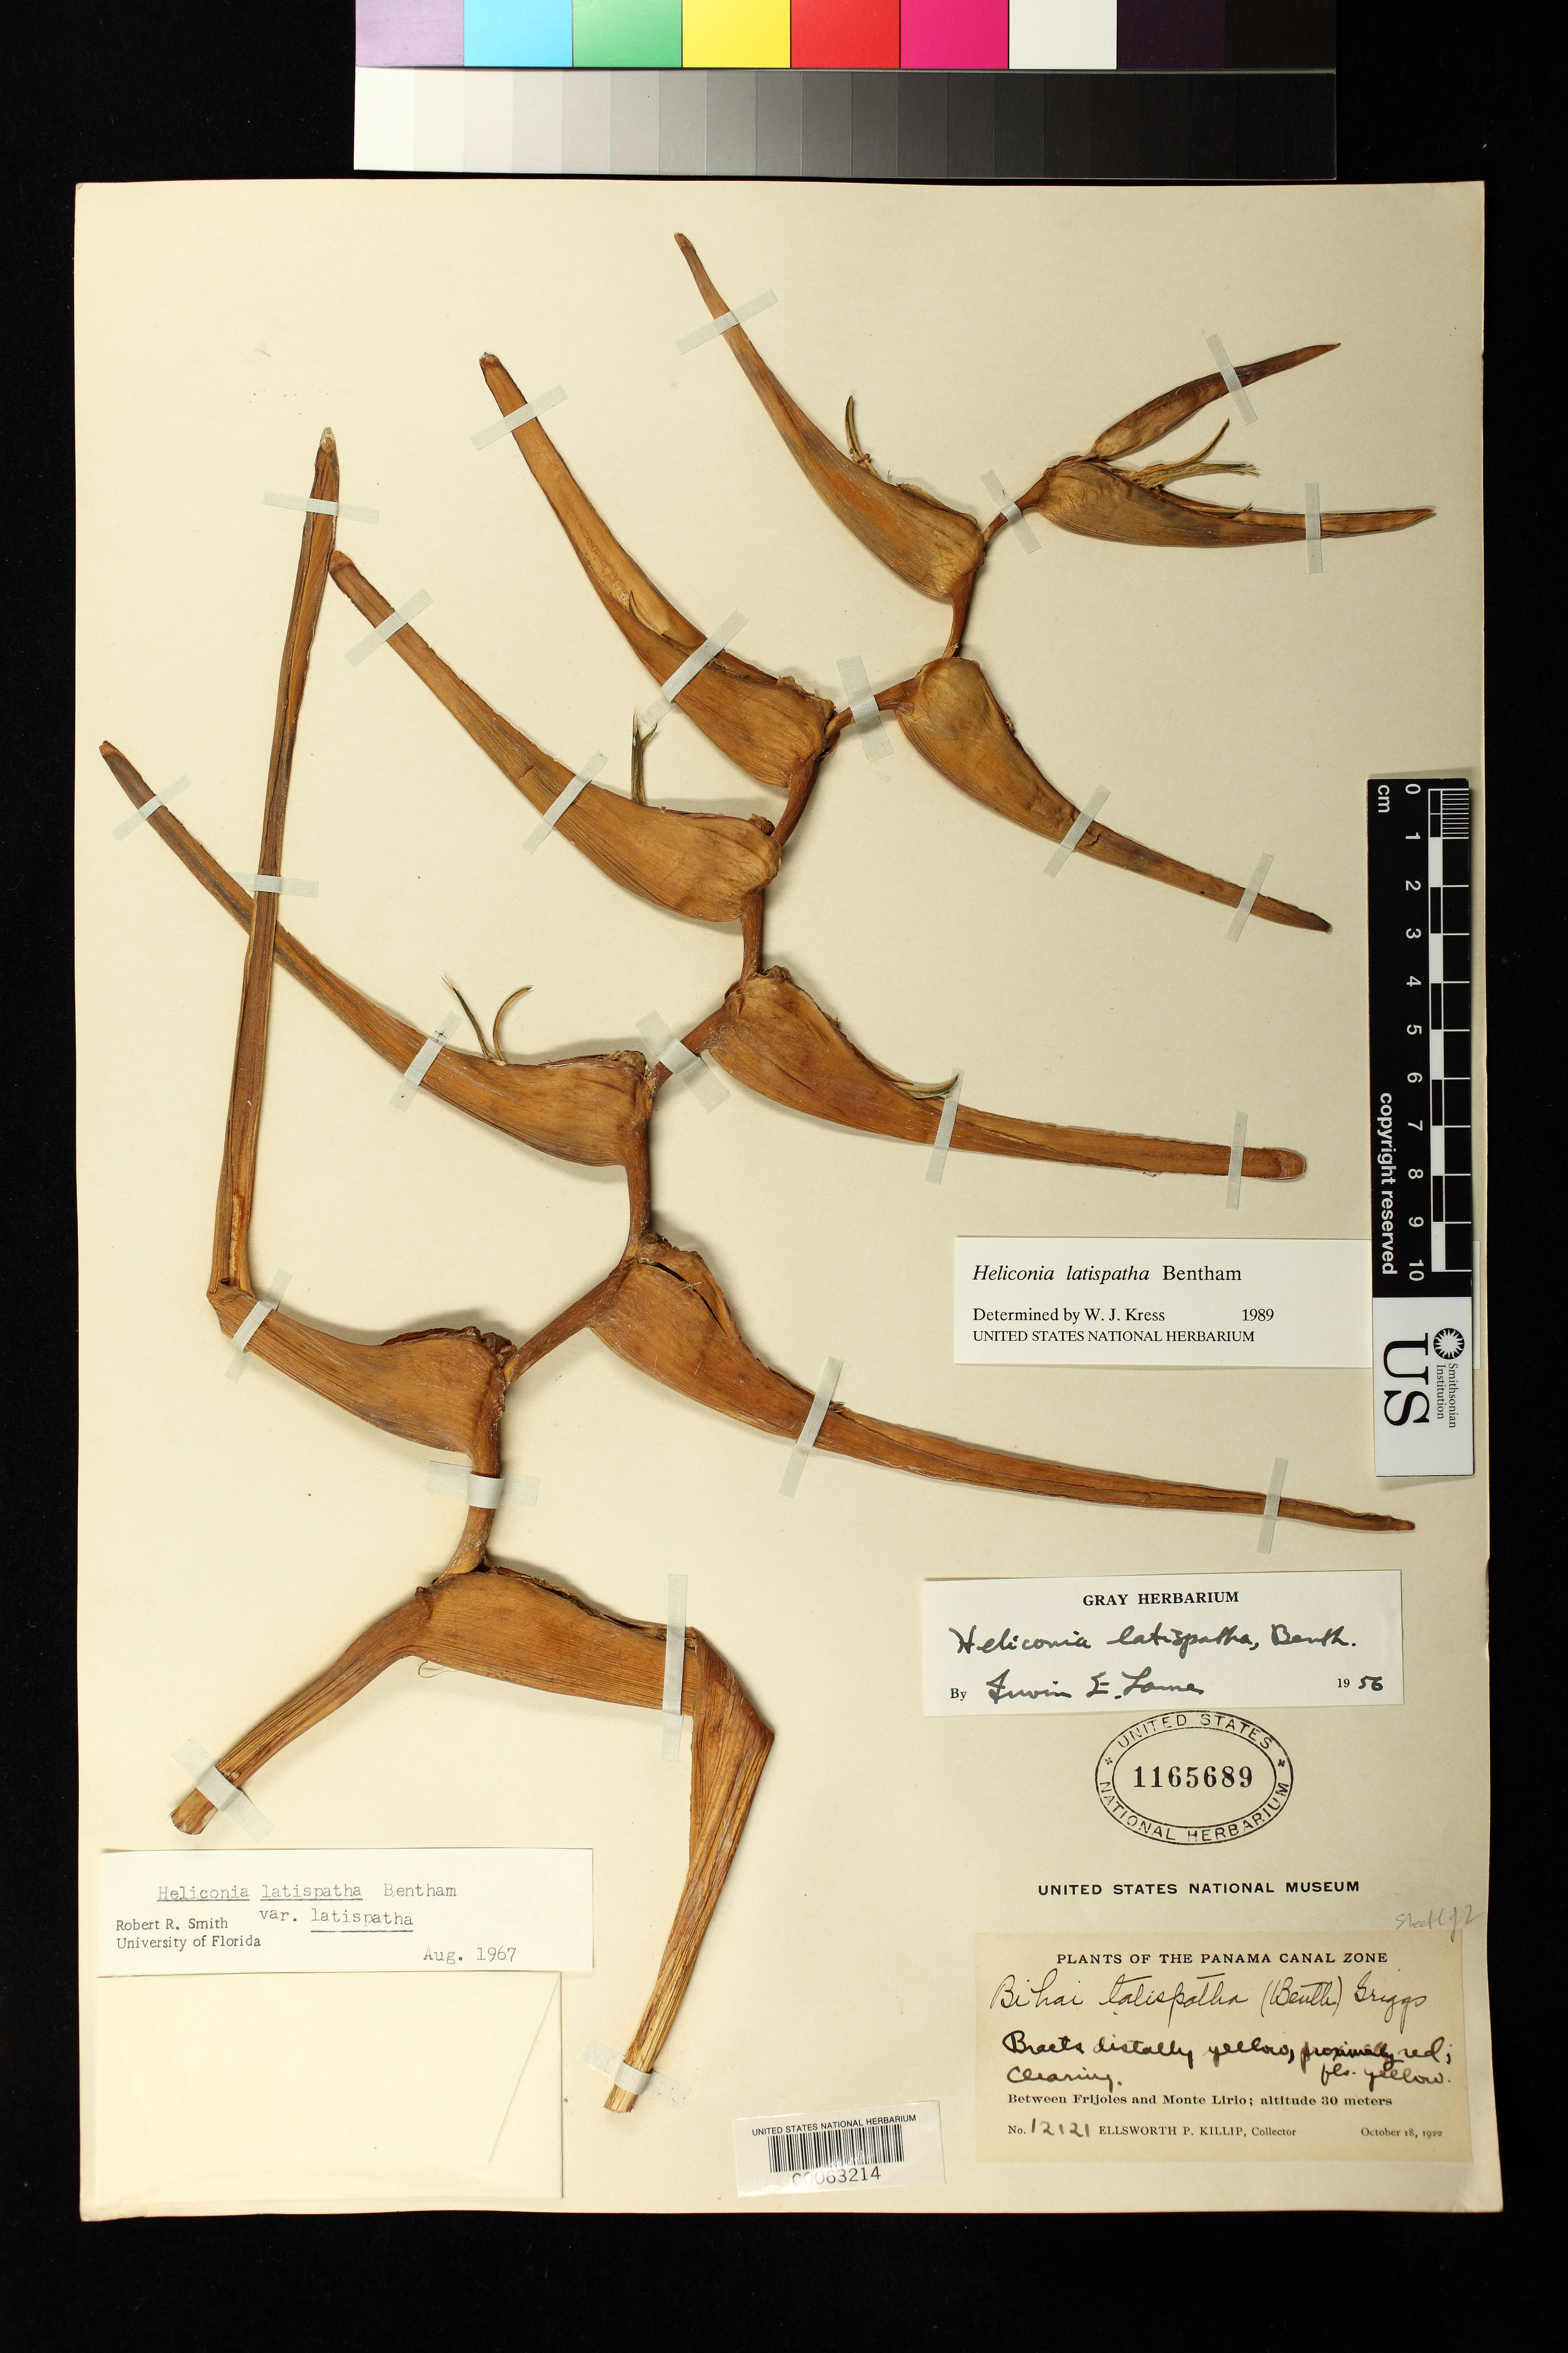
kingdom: Plantae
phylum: Tracheophyta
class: Liliopsida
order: Zingiberales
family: Heliconiaceae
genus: Heliconia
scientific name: Heliconia latispatha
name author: Benth.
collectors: E. P. Killip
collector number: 12121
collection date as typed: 18 Oct 1922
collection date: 1922-10-18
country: Panama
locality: Between Frijoles and Monte Lirio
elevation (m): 30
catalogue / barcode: US 1165689